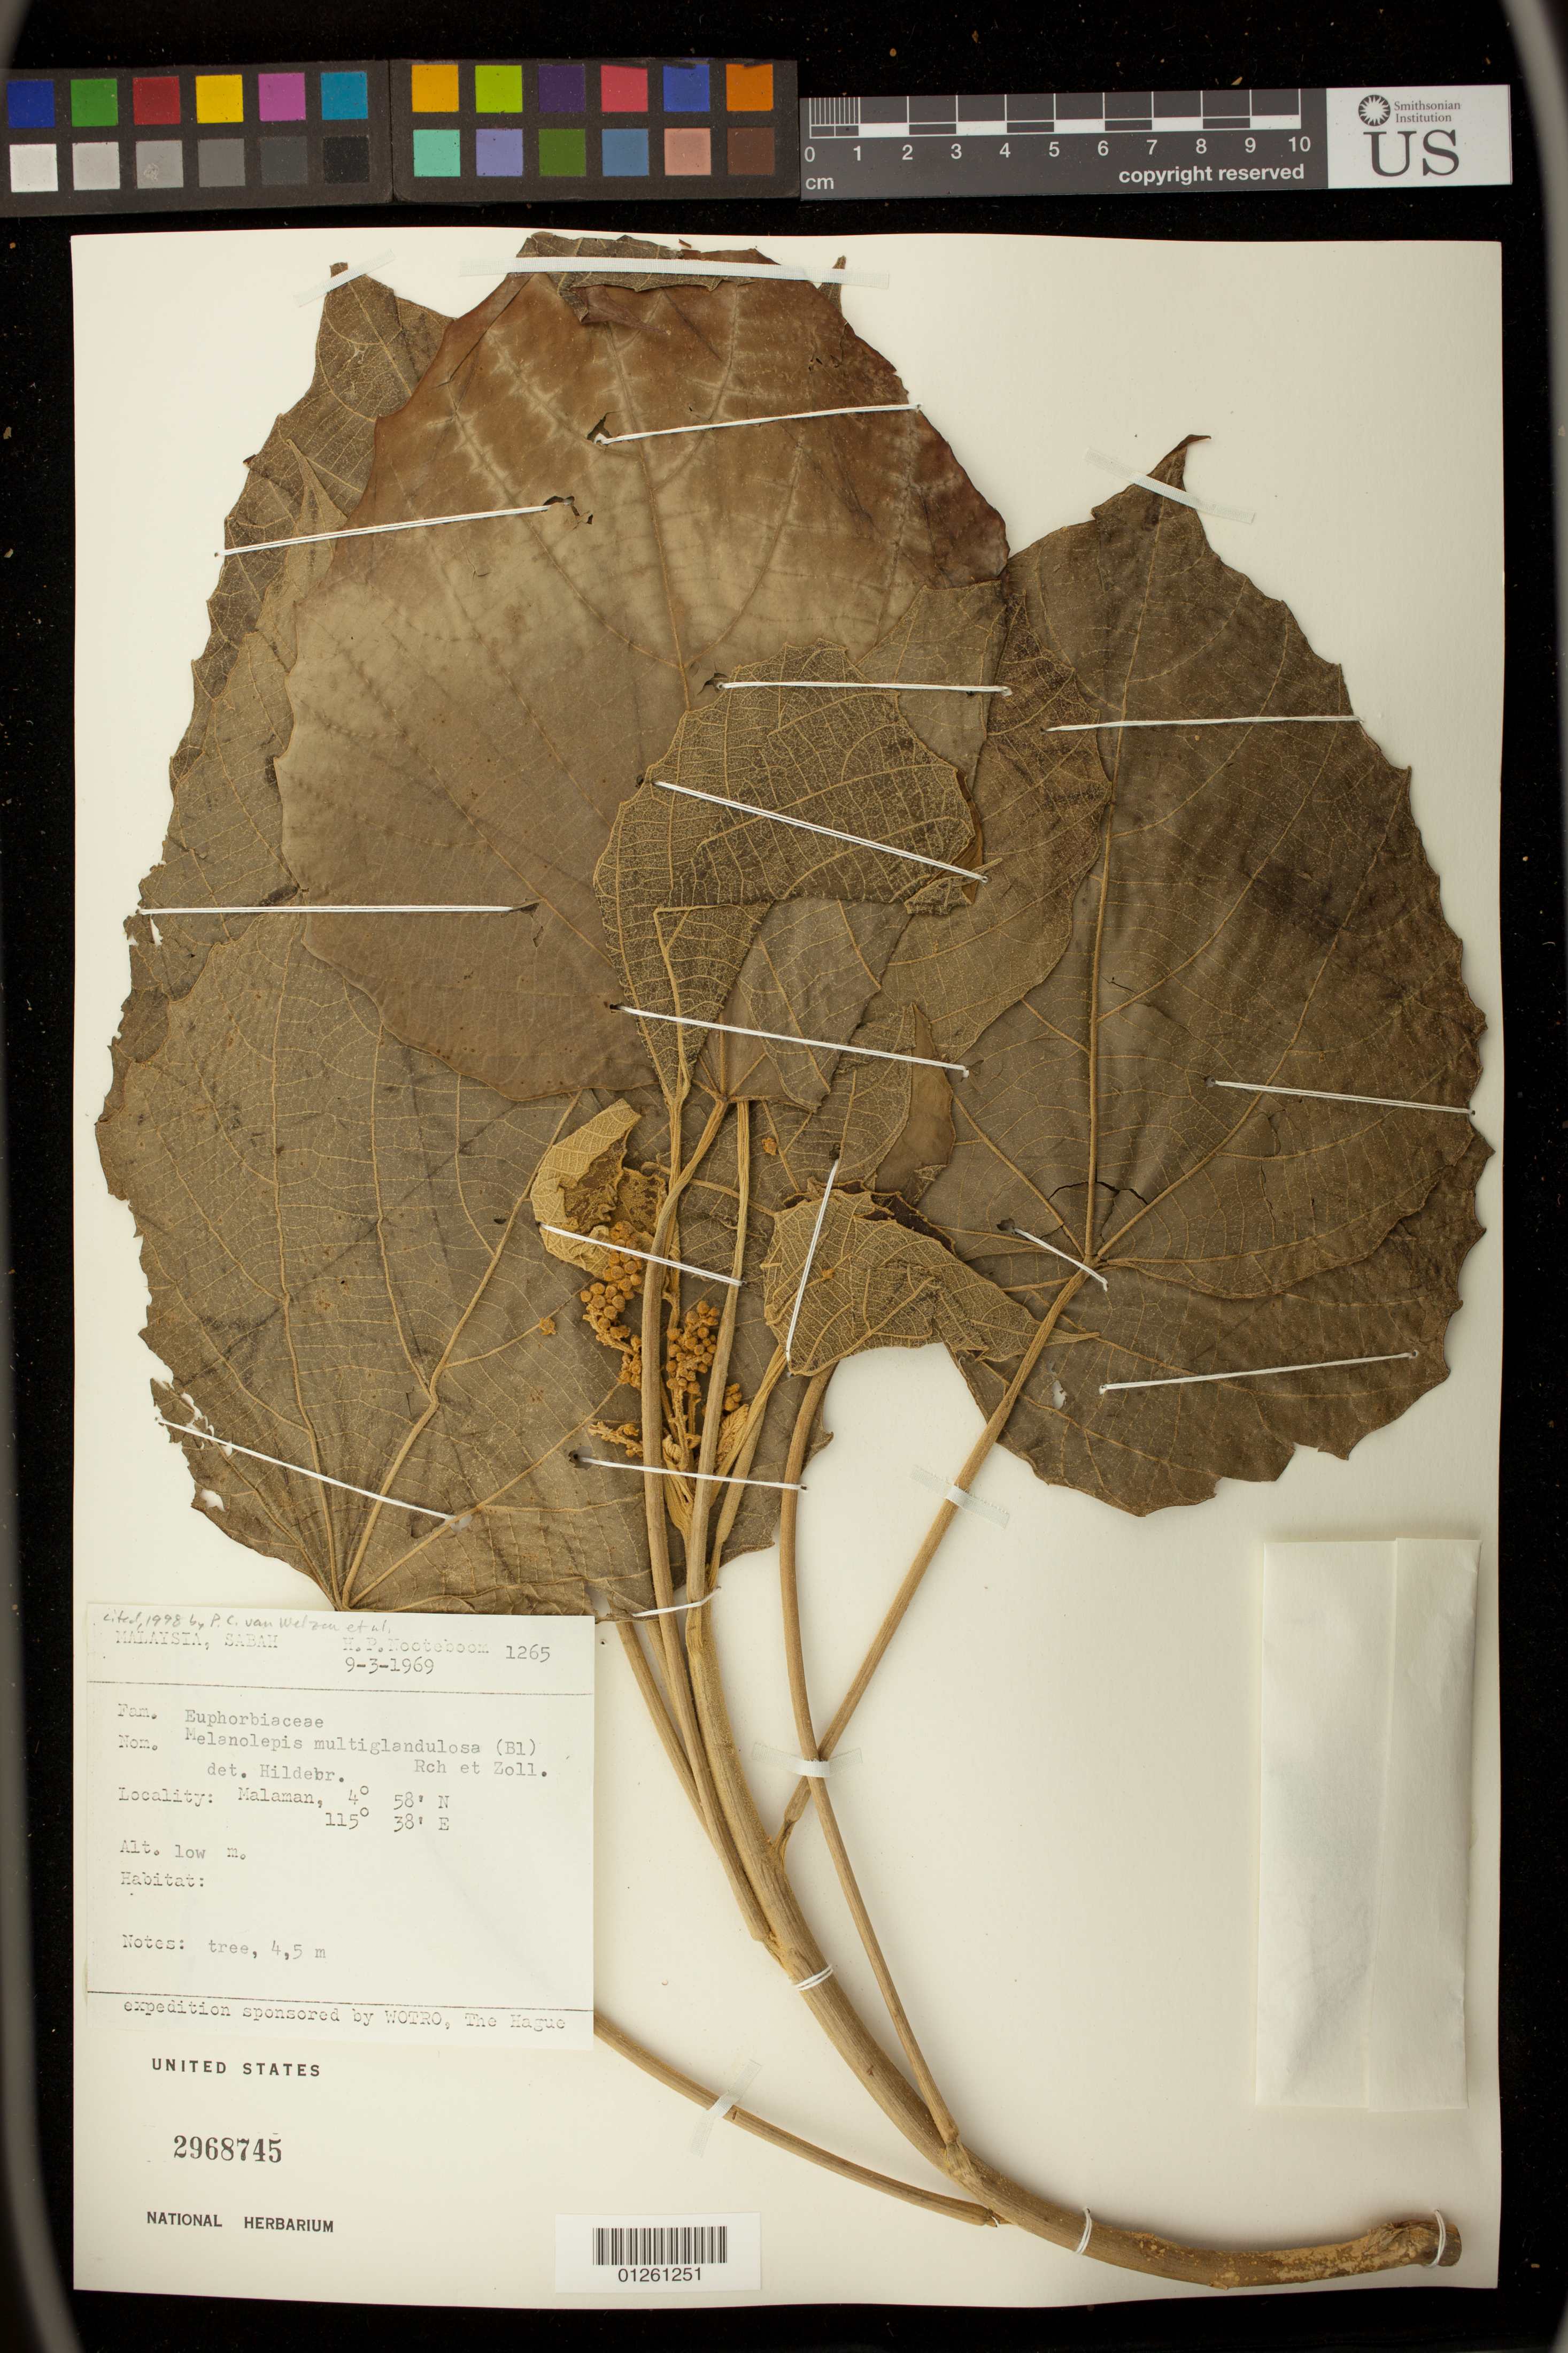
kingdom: Plantae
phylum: Tracheophyta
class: Magnoliopsida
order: Malpighiales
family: Euphorbiaceae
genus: Melanolepis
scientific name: Melanolepis multiglandulosa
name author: (Reinw. ex Blume) Rchb. f. & Zoll.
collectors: H. P. Nooteboom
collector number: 1265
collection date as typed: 09 Mar 1969 or 03 Sep 1969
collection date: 1969-03-09 or 1969-09-03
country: Malaysia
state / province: Sabah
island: Borneo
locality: Malaman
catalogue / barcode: US 2968745